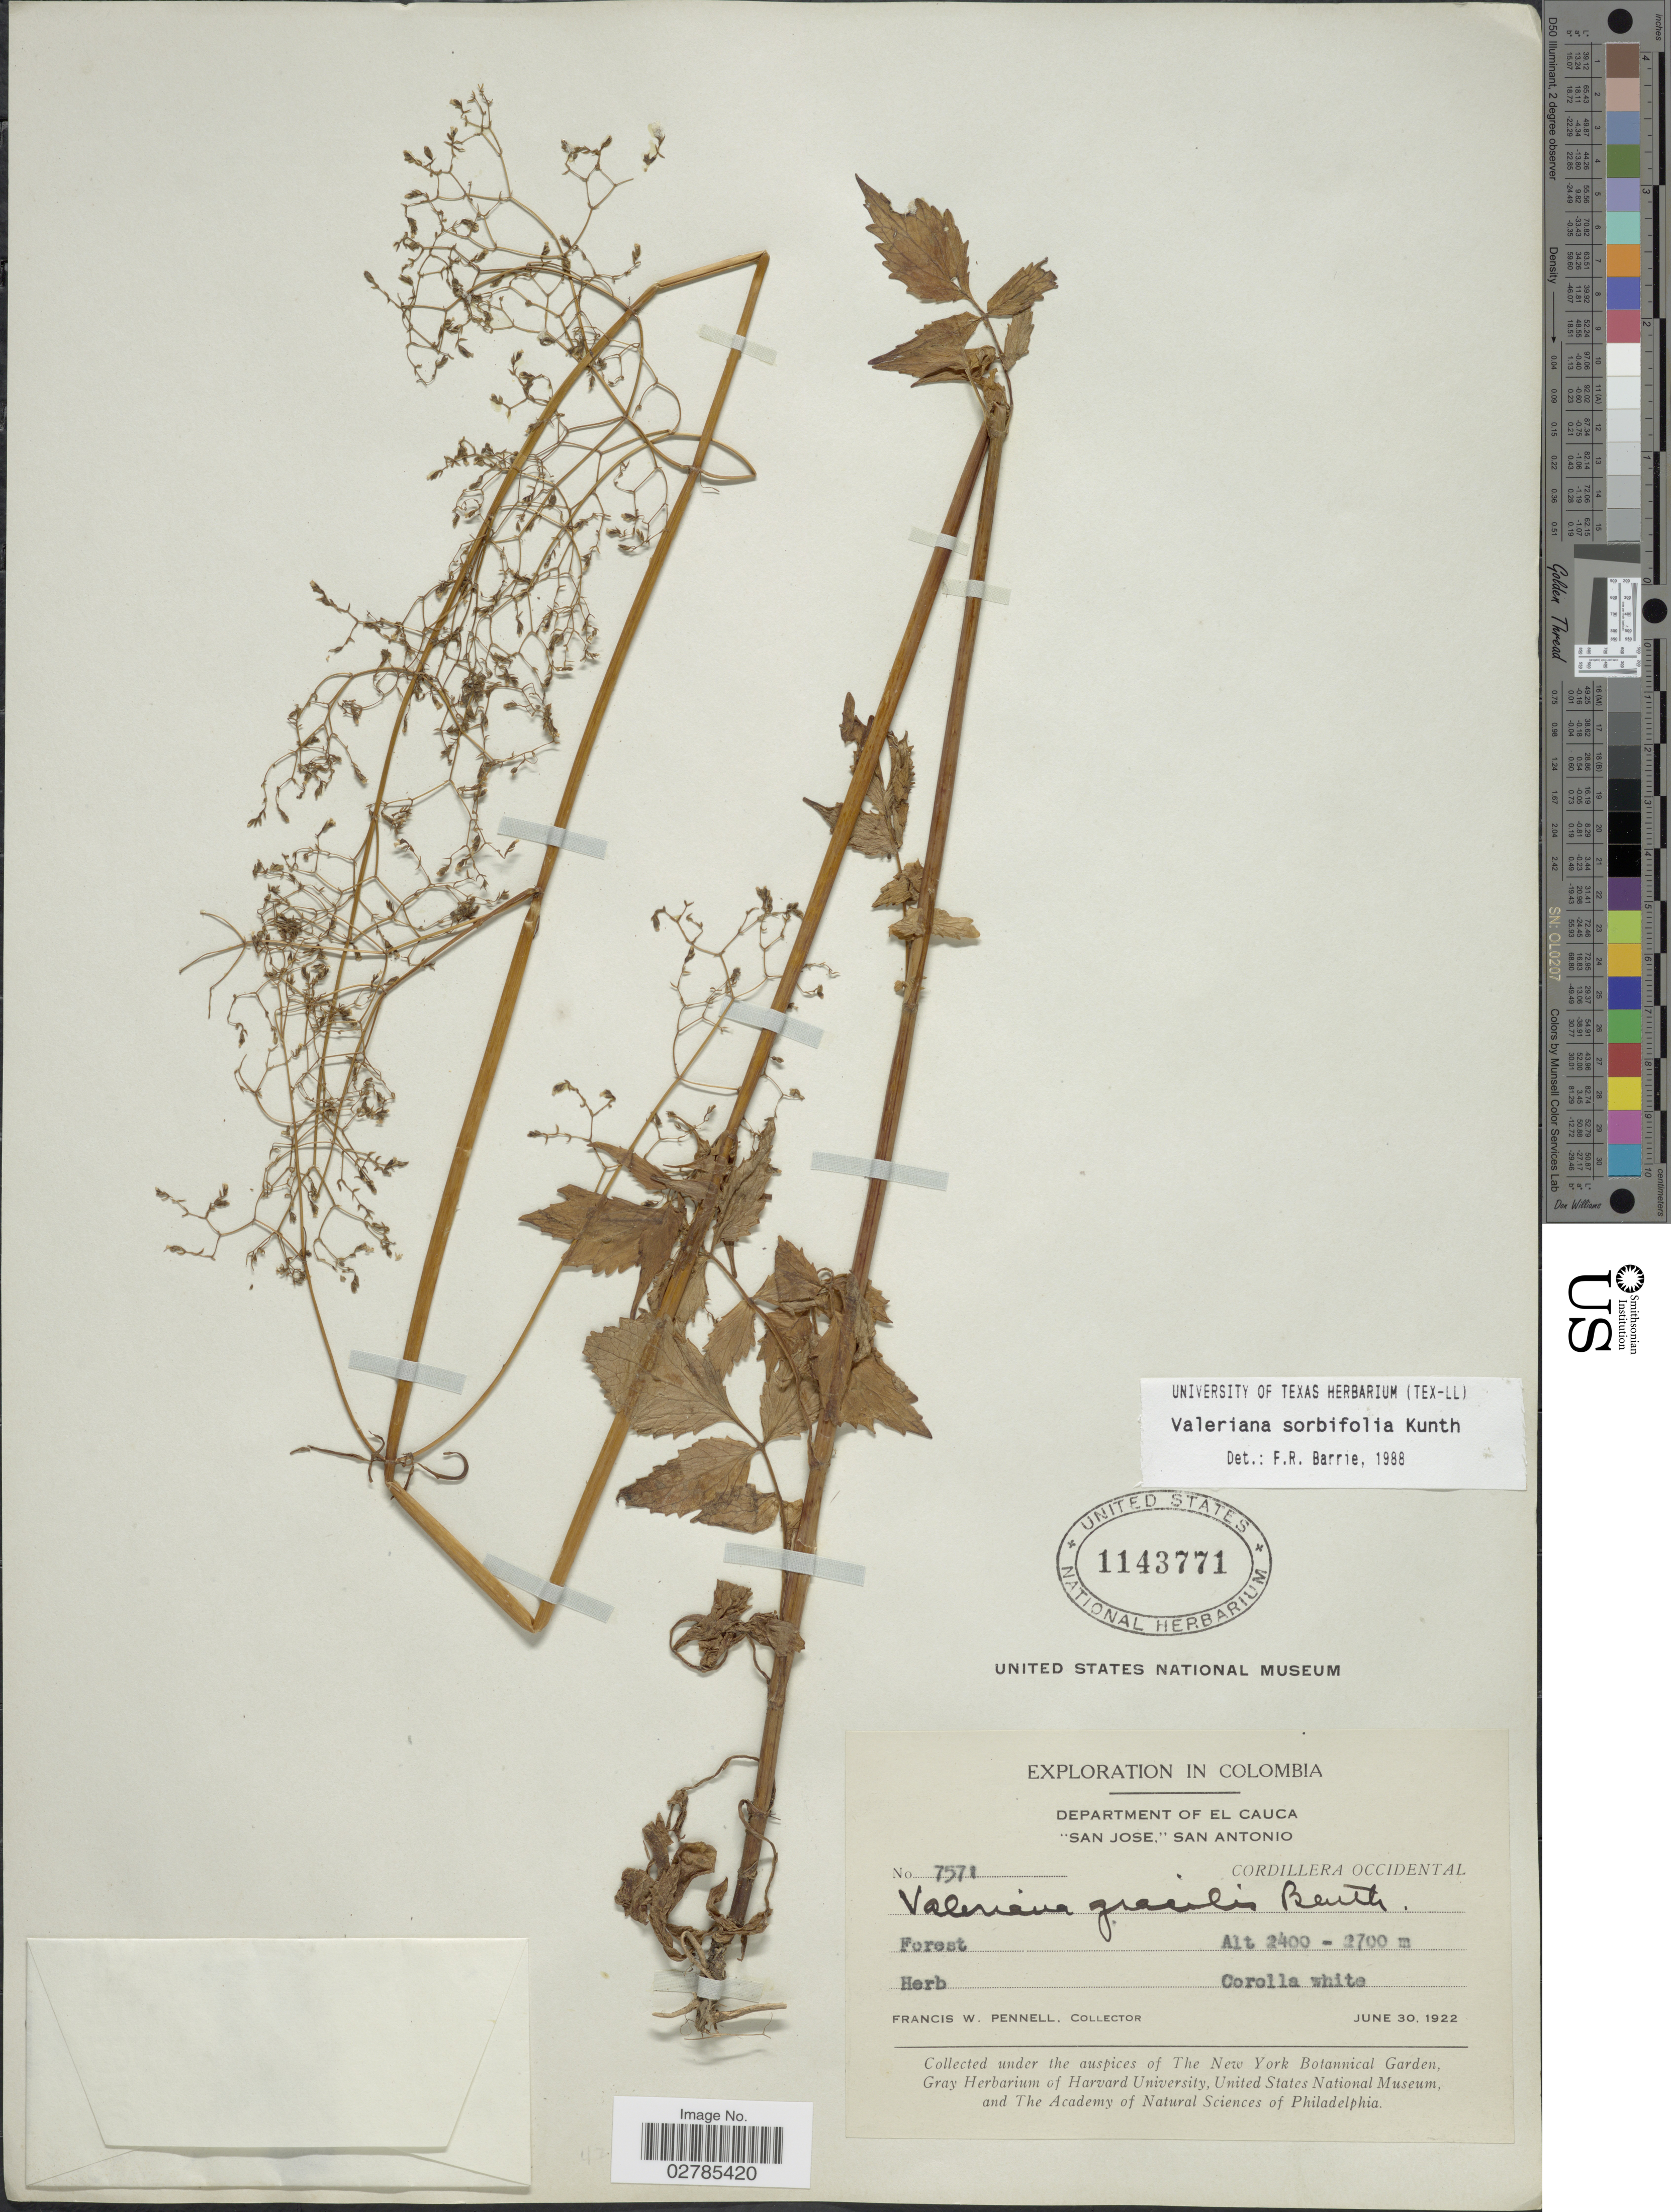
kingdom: Plantae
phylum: Tracheophyta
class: Magnoliopsida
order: Dipsacales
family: Caprifoliaceae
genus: Valeriana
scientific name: Valeriana sorbifolia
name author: Kunth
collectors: F. W. Pennell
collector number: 7571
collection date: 1922-06-30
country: Colombia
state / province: Cauca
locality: Department of El Cauca. "San Jose," San Antonio. Cordillera Occidental.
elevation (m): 2400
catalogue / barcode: US 1143771